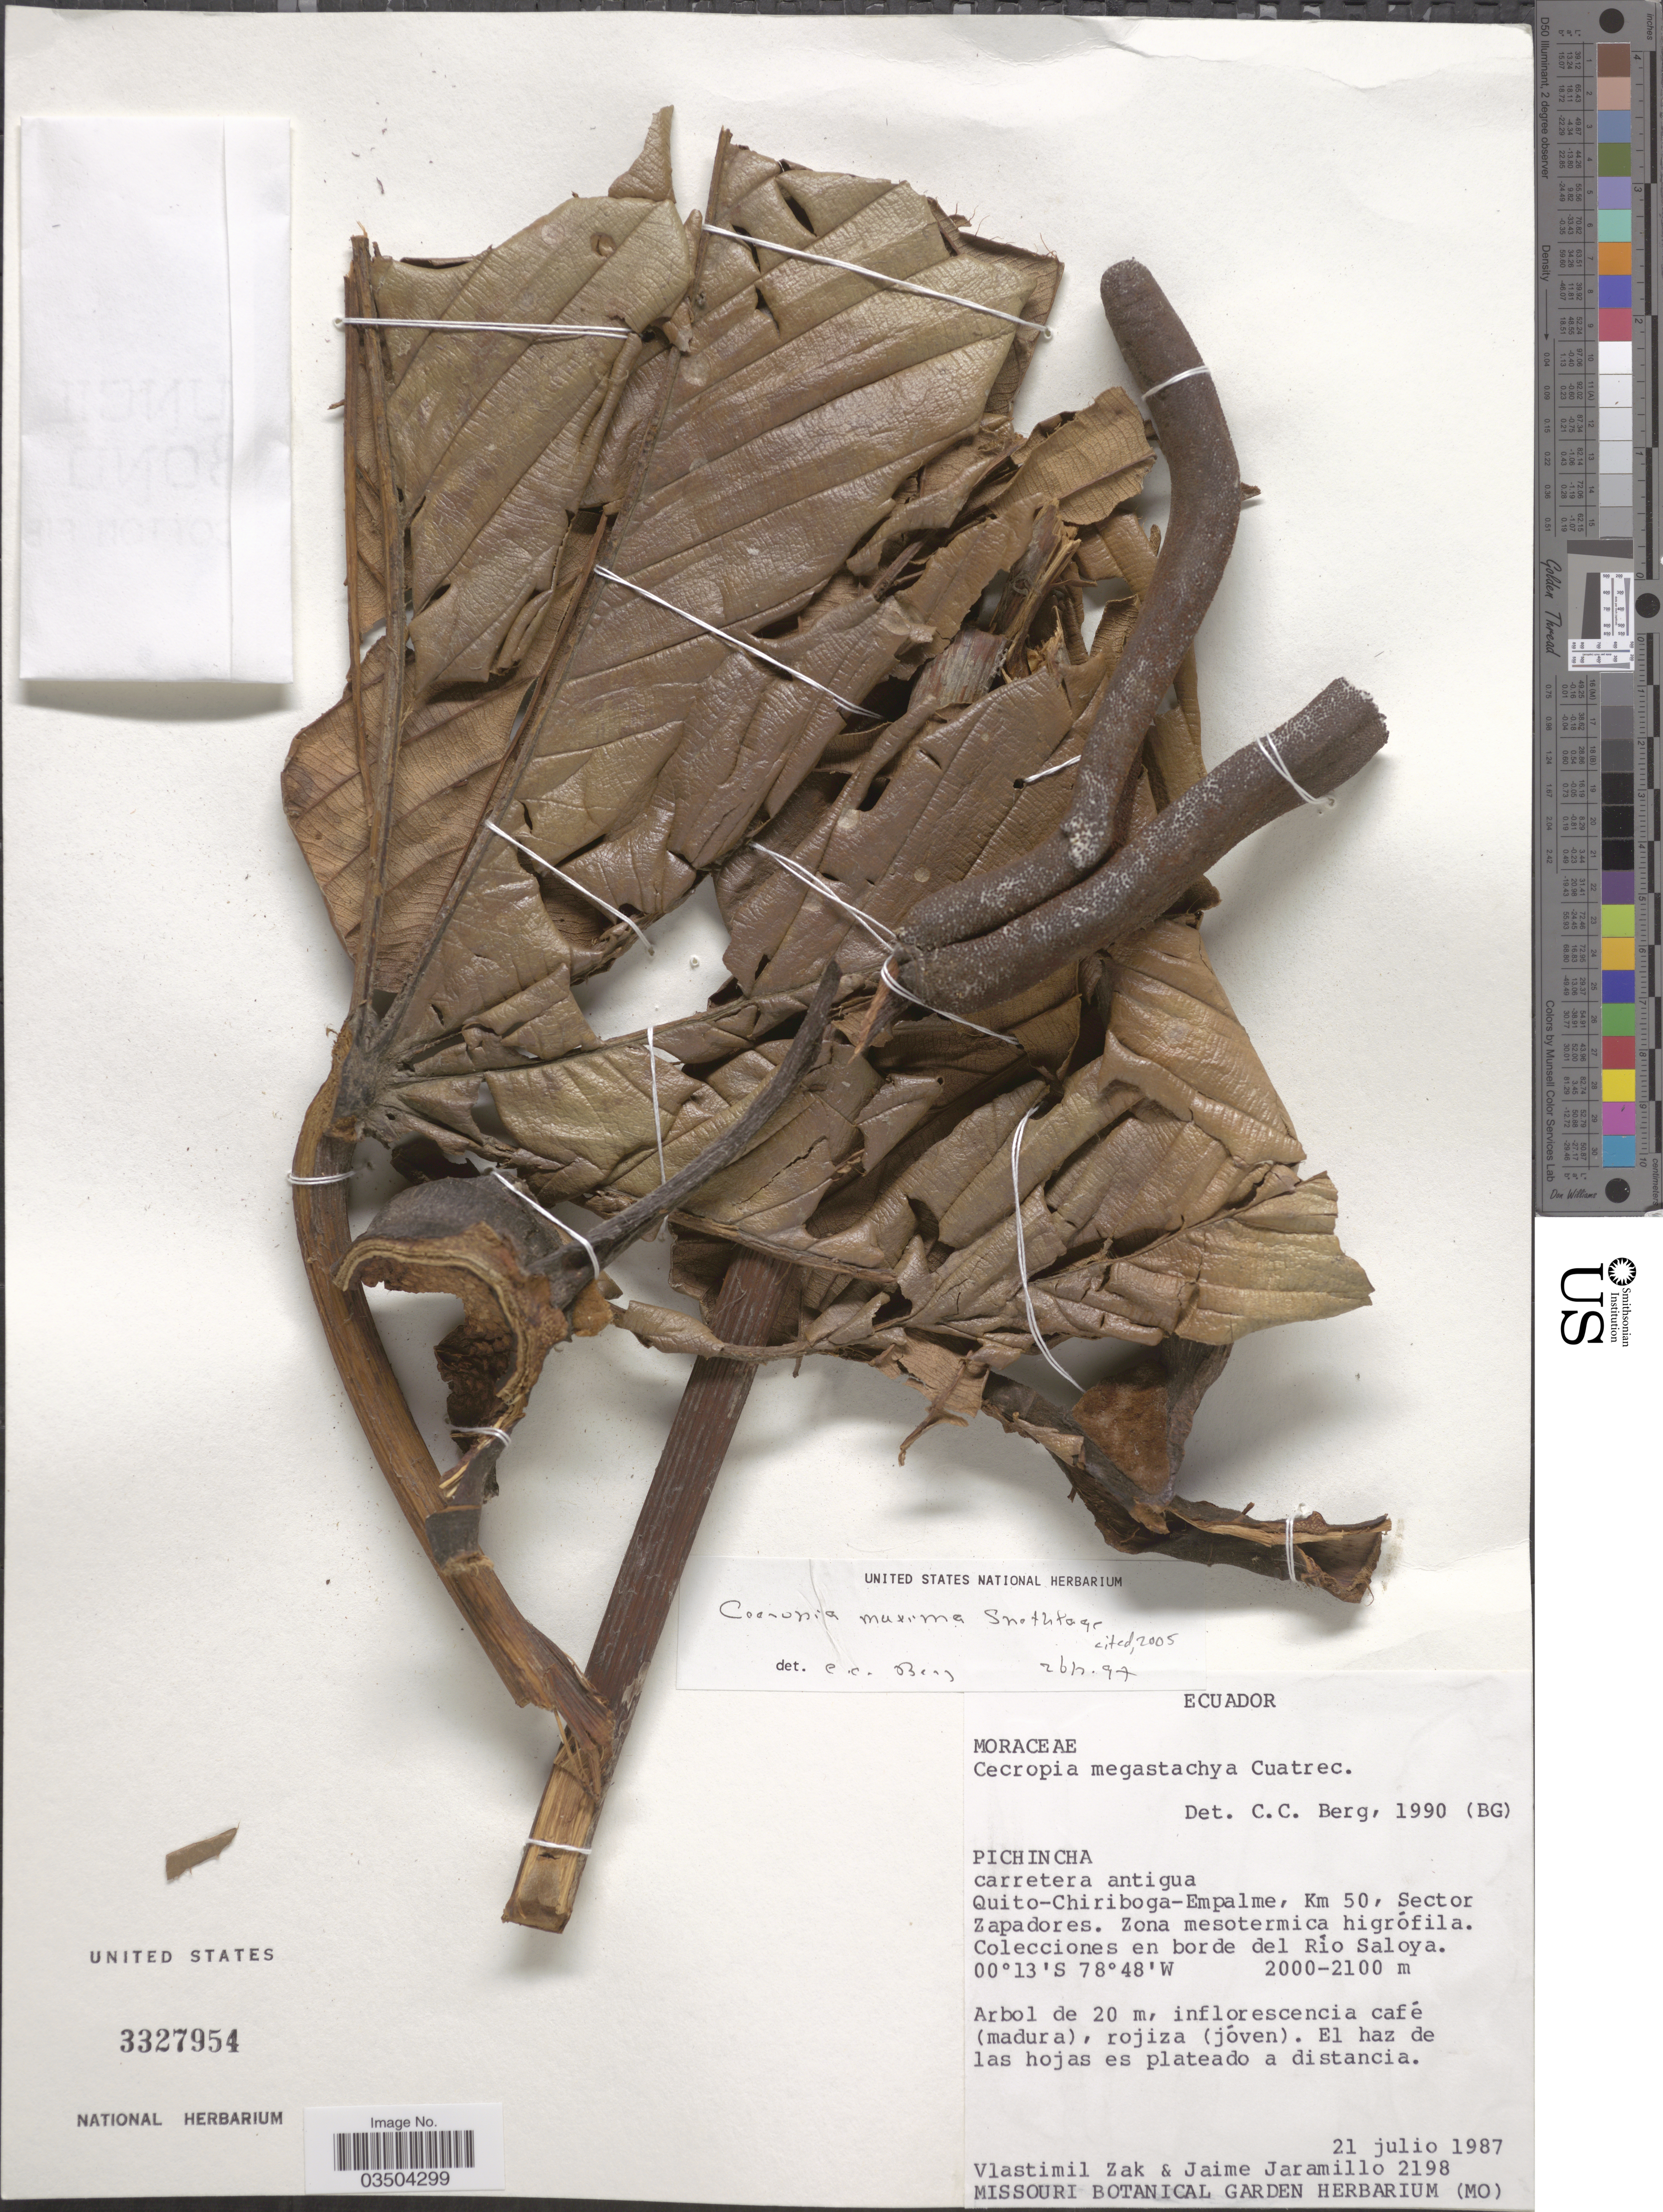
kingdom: Plantae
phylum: Tracheophyta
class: Magnoliopsida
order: Rosales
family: Urticaceae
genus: Cecropia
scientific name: Cecropia maxima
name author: Snethl.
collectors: V. Zak & J. Jaramillo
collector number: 2198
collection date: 1987-07-21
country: Ecuador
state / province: Pichincha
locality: Carretera antigua Quito-Chiriboga-Empalme, Km 50, Sector Zapadores. Zona mesotermica higrófila. En borde del Río Saloya.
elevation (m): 2000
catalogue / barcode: US 3327954